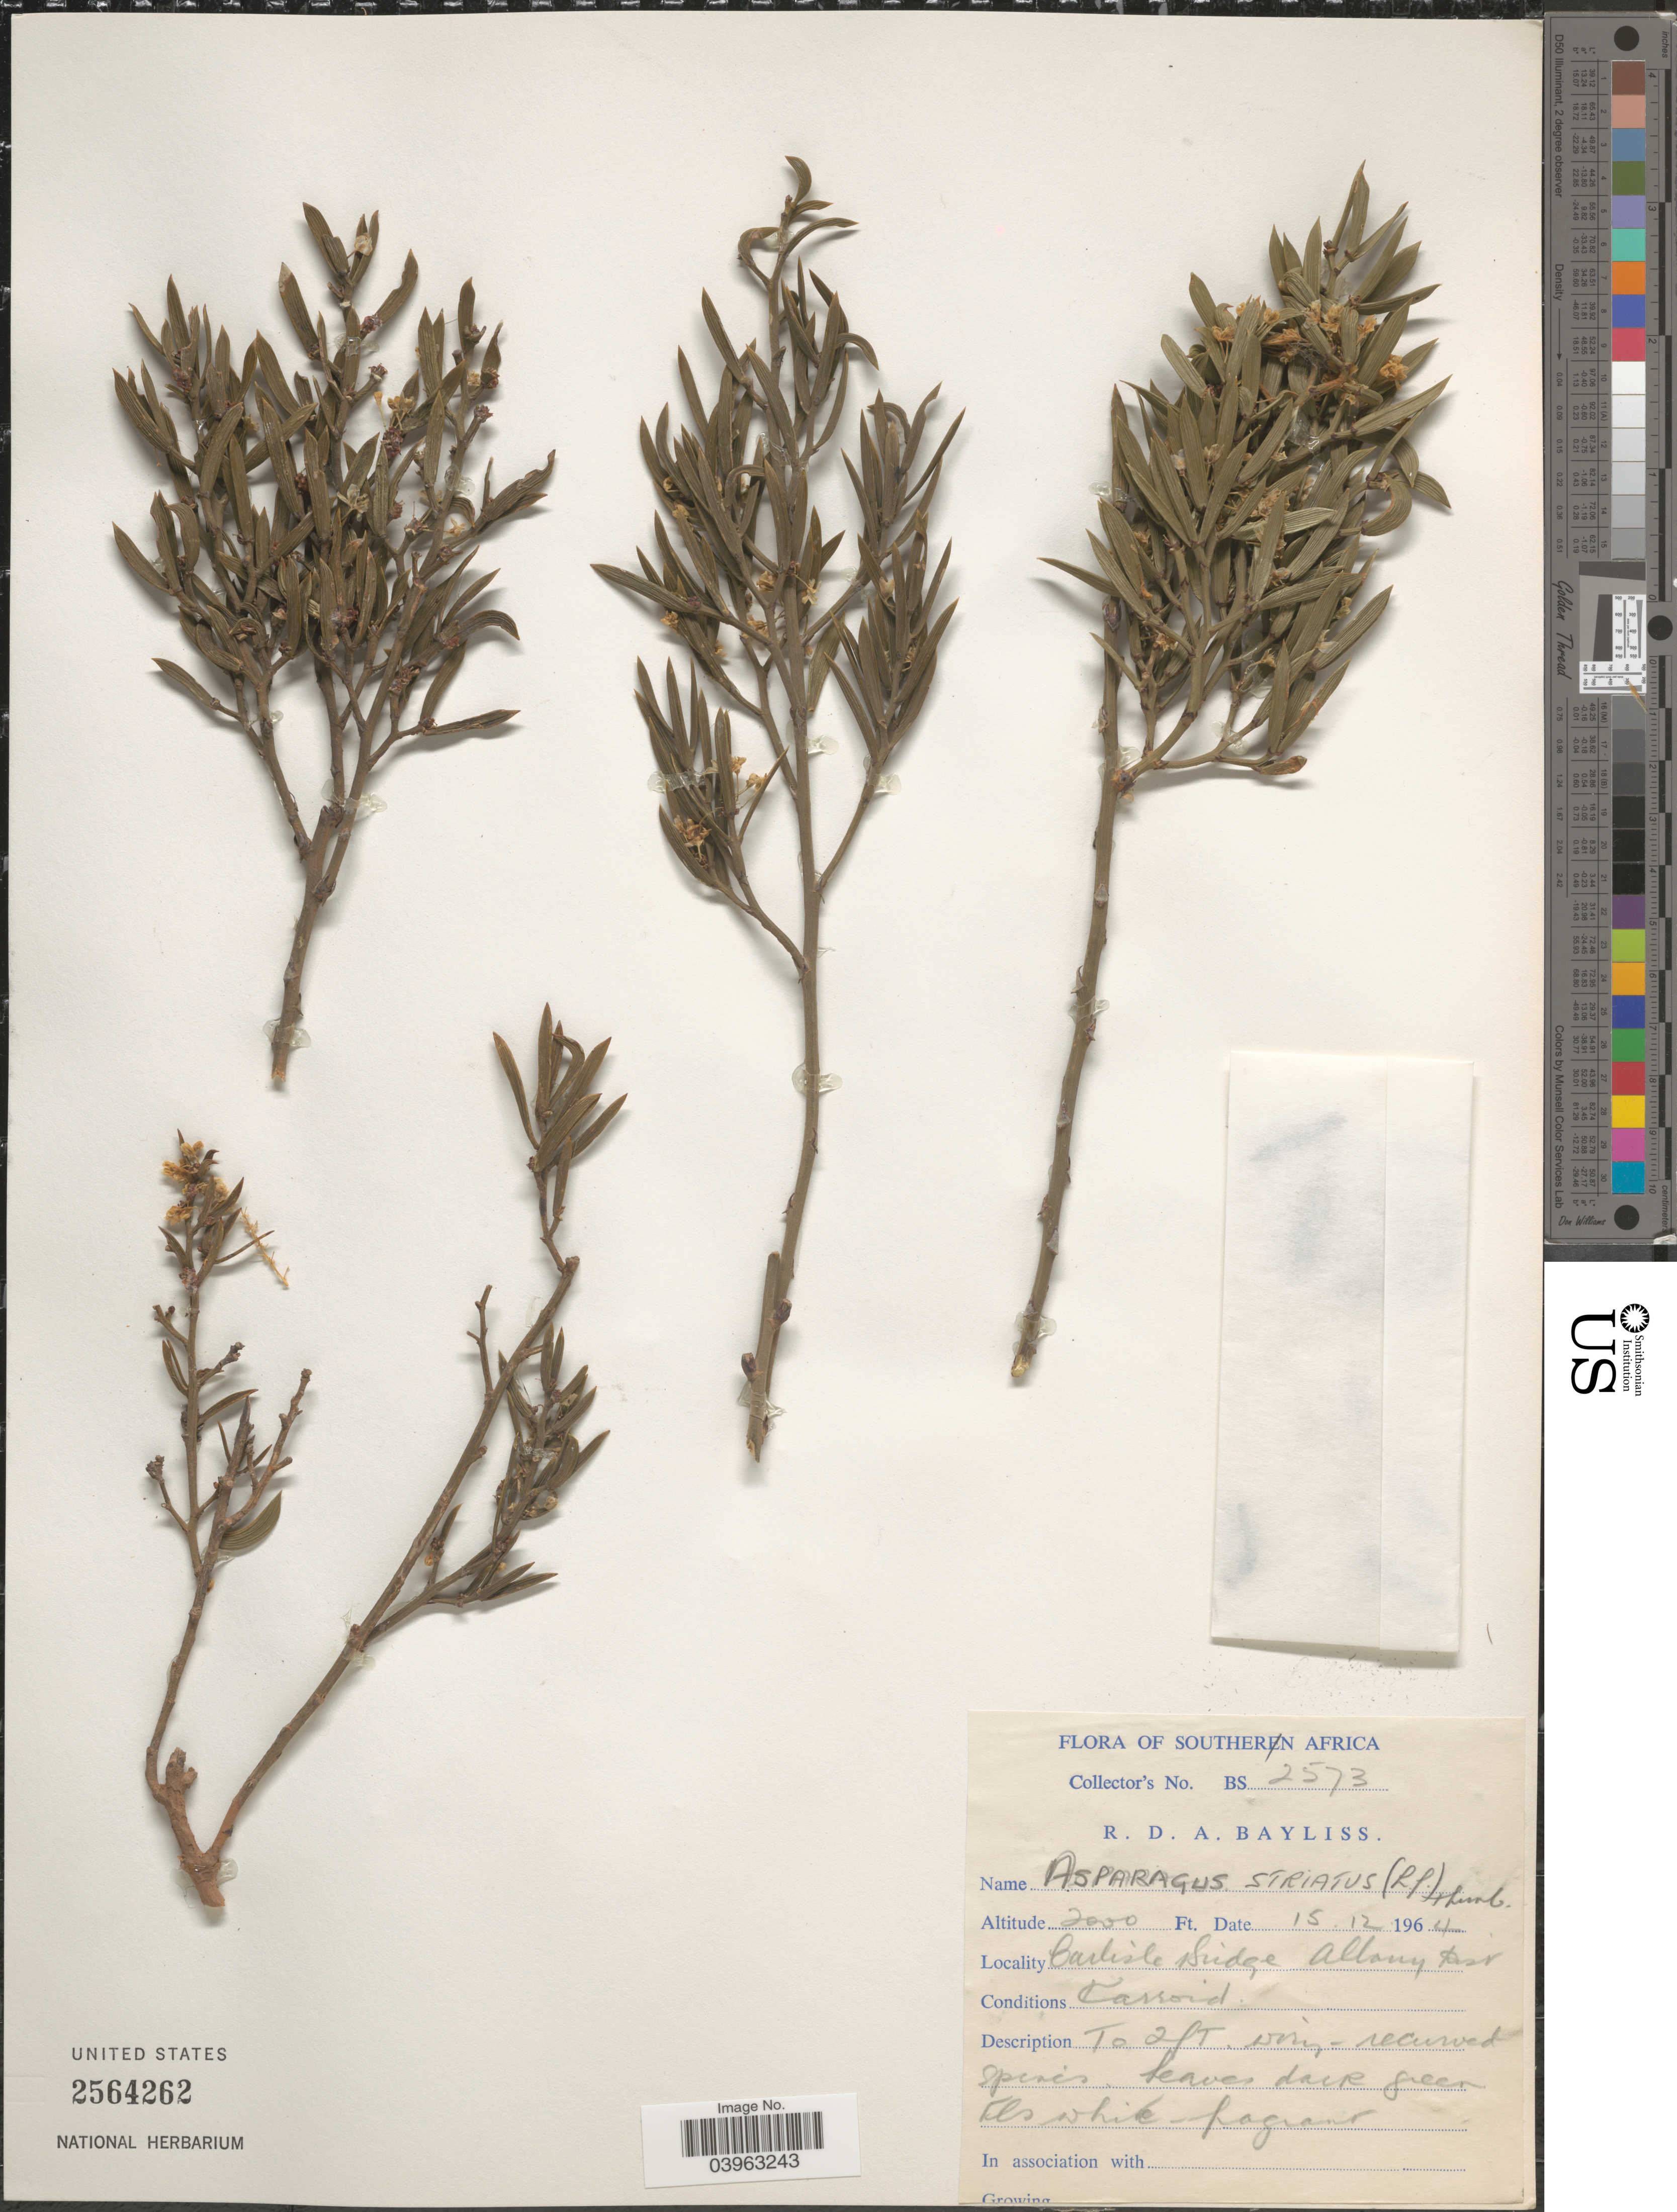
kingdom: Plantae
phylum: Tracheophyta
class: Liliopsida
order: Asparagales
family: Asparagaceae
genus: Asparagus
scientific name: Asparagus striatus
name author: (L. f.) Thunb.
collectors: R. Bayliss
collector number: BS2573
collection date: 1964-12-15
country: South Africa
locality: Southern Africa. Carlisle Bridge, Albany Dist.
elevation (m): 610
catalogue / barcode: US 2564262